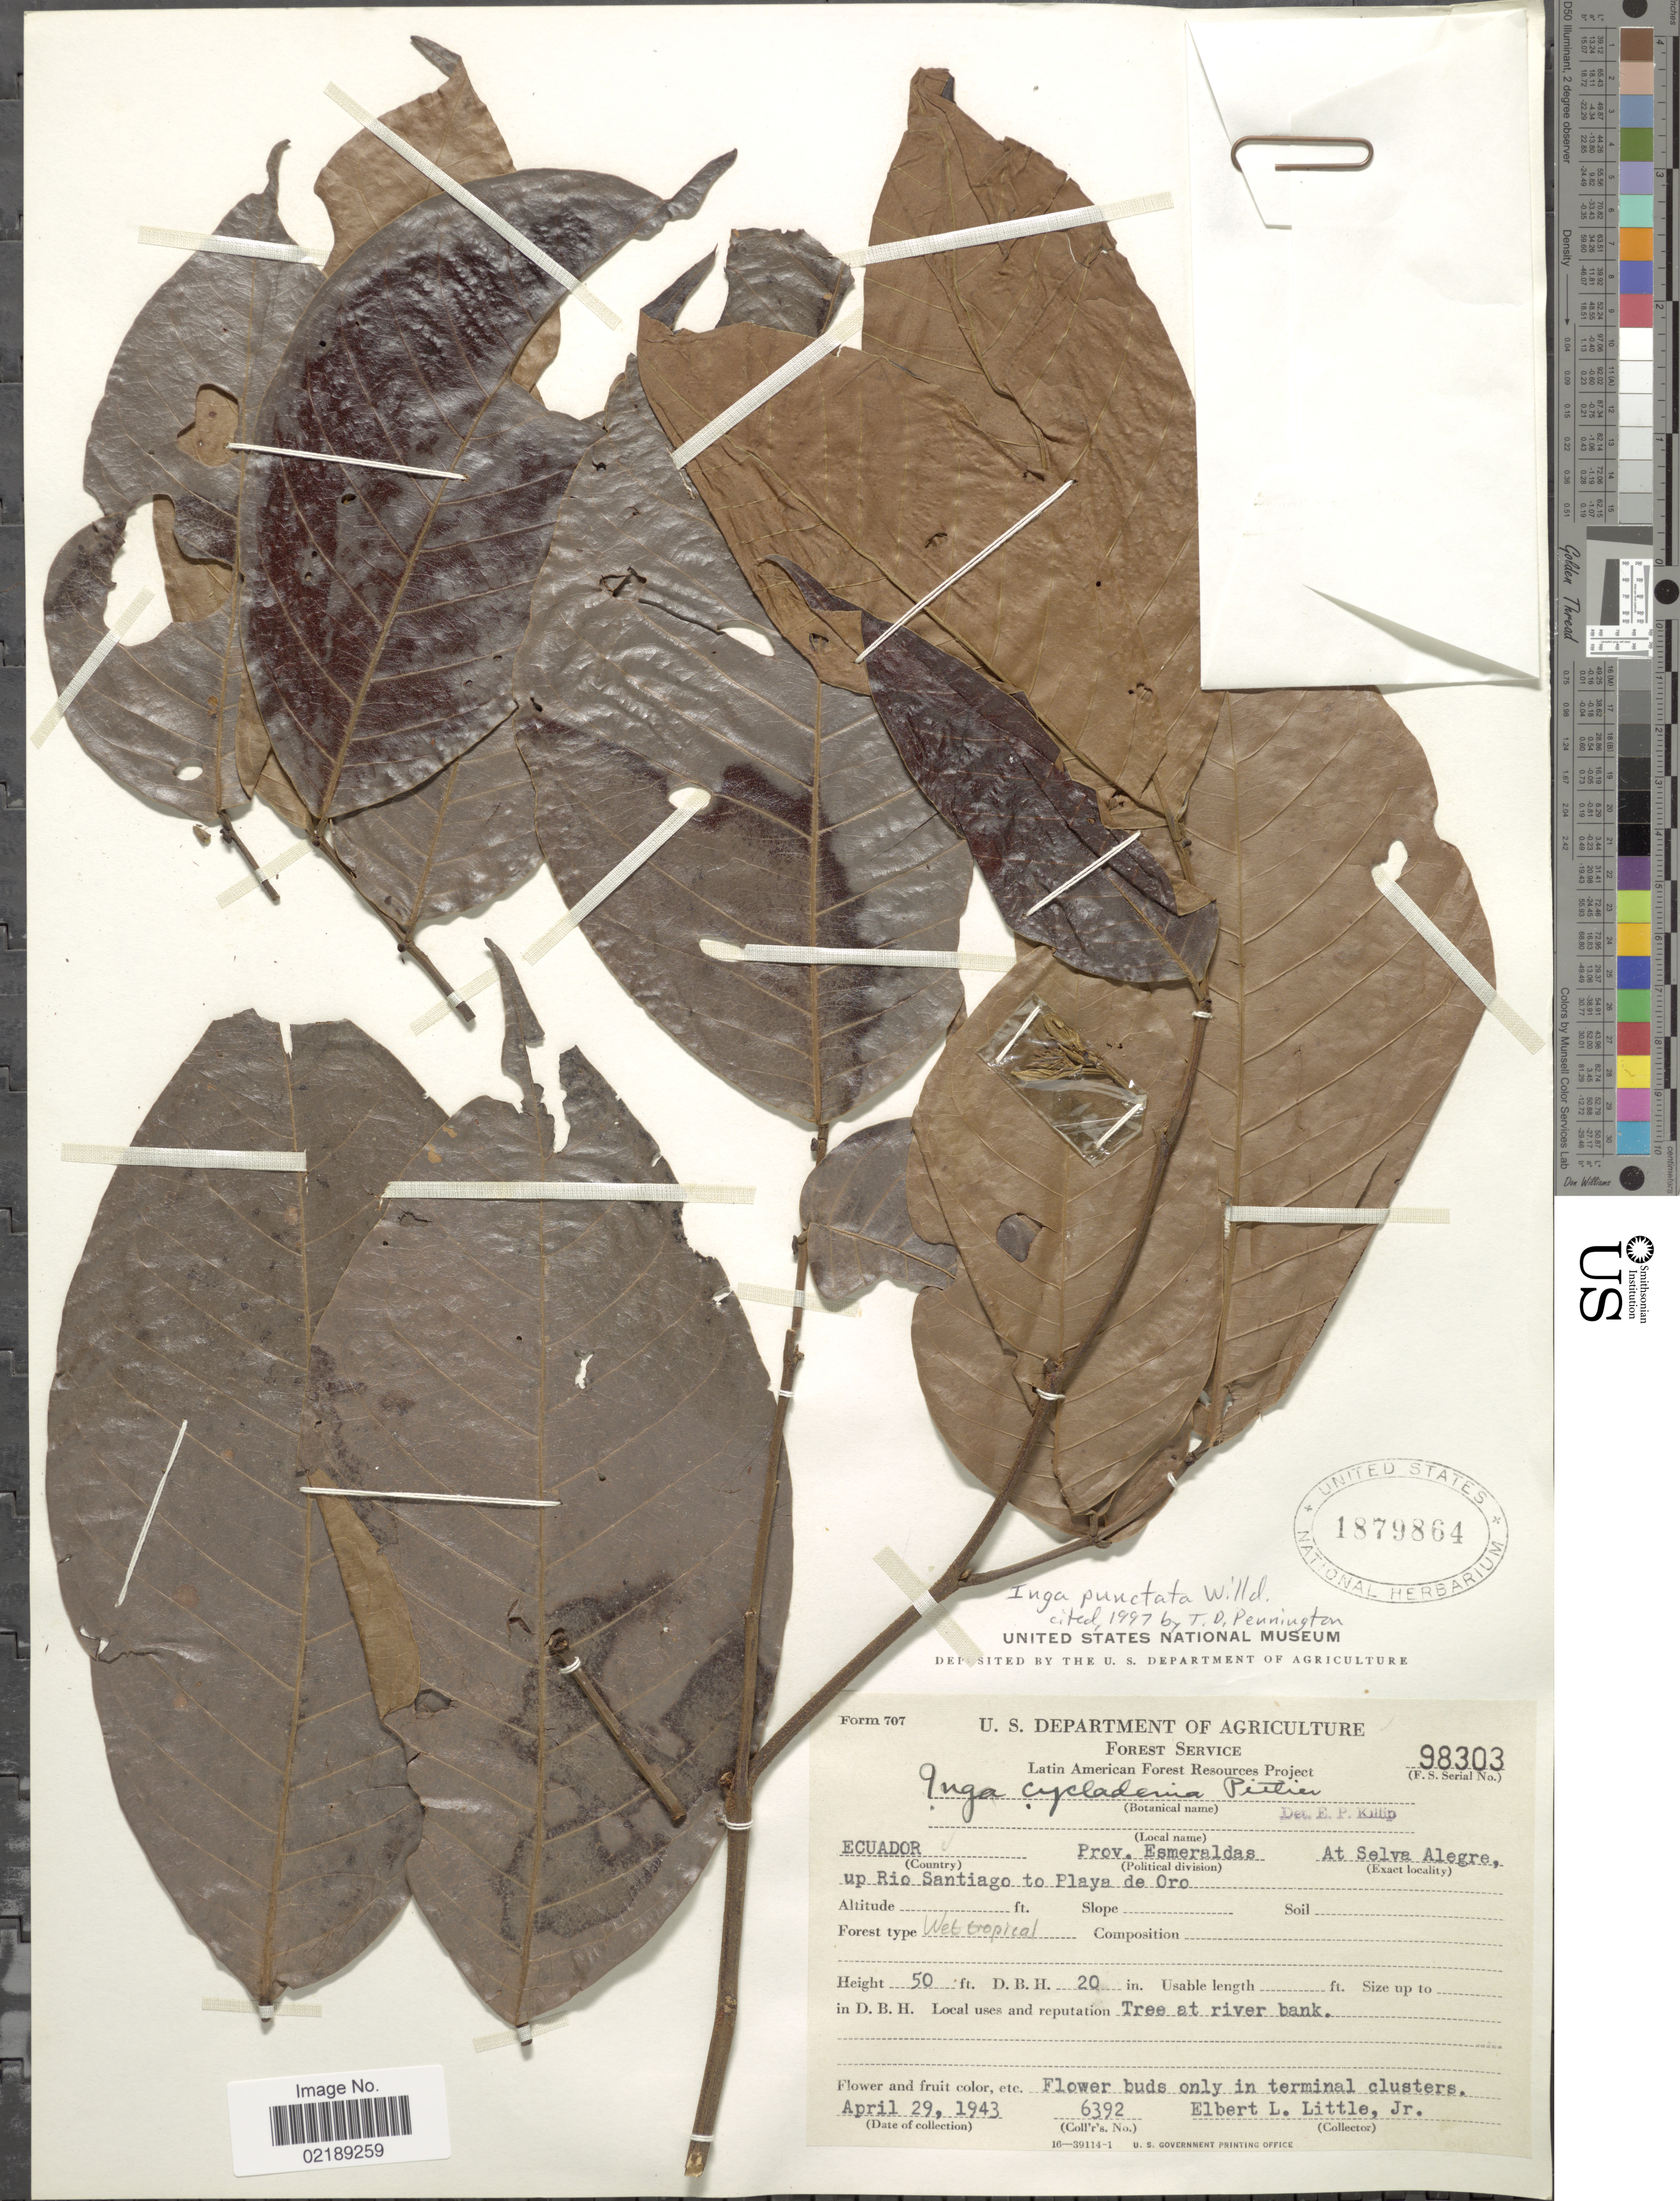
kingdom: Plantae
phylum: Tracheophyta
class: Magnoliopsida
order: Fabales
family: Fabaceae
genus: Inga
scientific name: Inga punctata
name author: Willd.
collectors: E. L. Little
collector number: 6392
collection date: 1943-04-29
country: Ecuador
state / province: Esmeraldas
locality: At Selva Alegre, up Rio Santiago to Playa de Oro.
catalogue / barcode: US 1879864